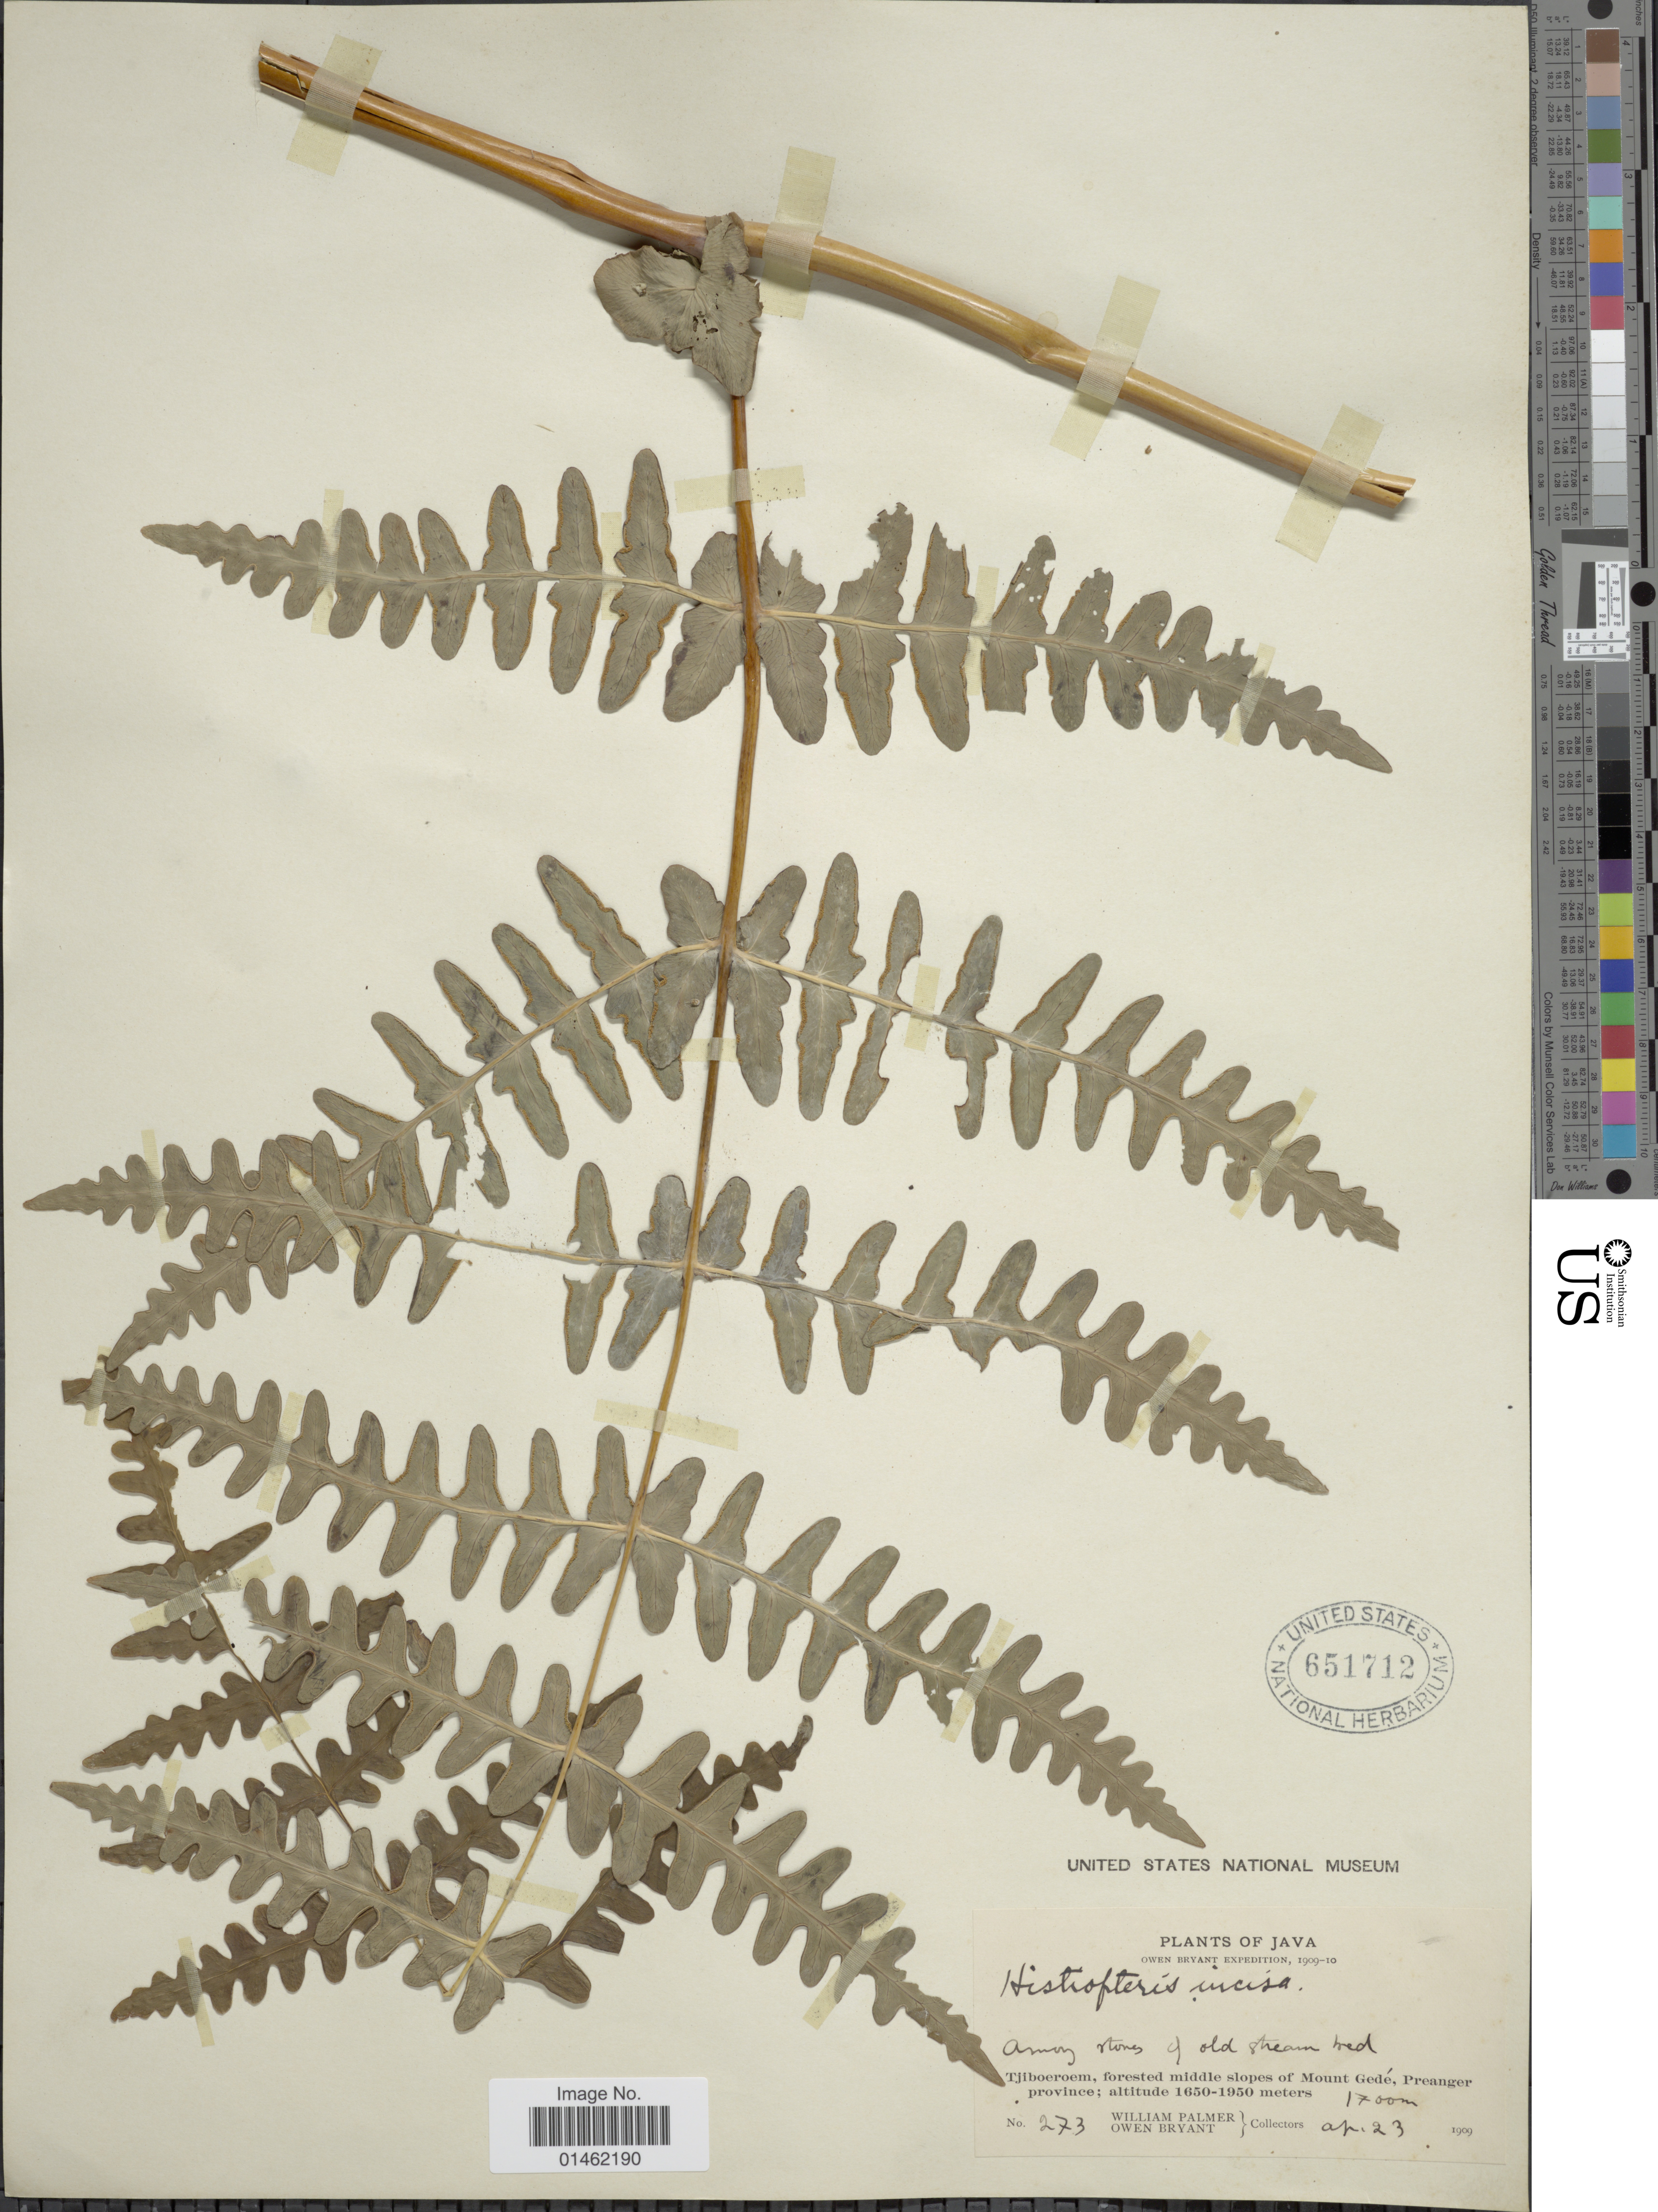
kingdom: Plantae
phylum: Tracheophyta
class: Polypodiopsida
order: Polypodiales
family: Dennstaedtiaceae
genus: Histiopteris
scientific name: Histiopteris incisa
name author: (Thunb.) J. Sm.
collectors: W. Palmer & O. Bryant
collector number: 273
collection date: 1909-04-23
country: Indonesia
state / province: Java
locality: Tjiboeroem, forested middle slopes of Mount Gedé, Preanger province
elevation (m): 1650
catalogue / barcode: US 651712